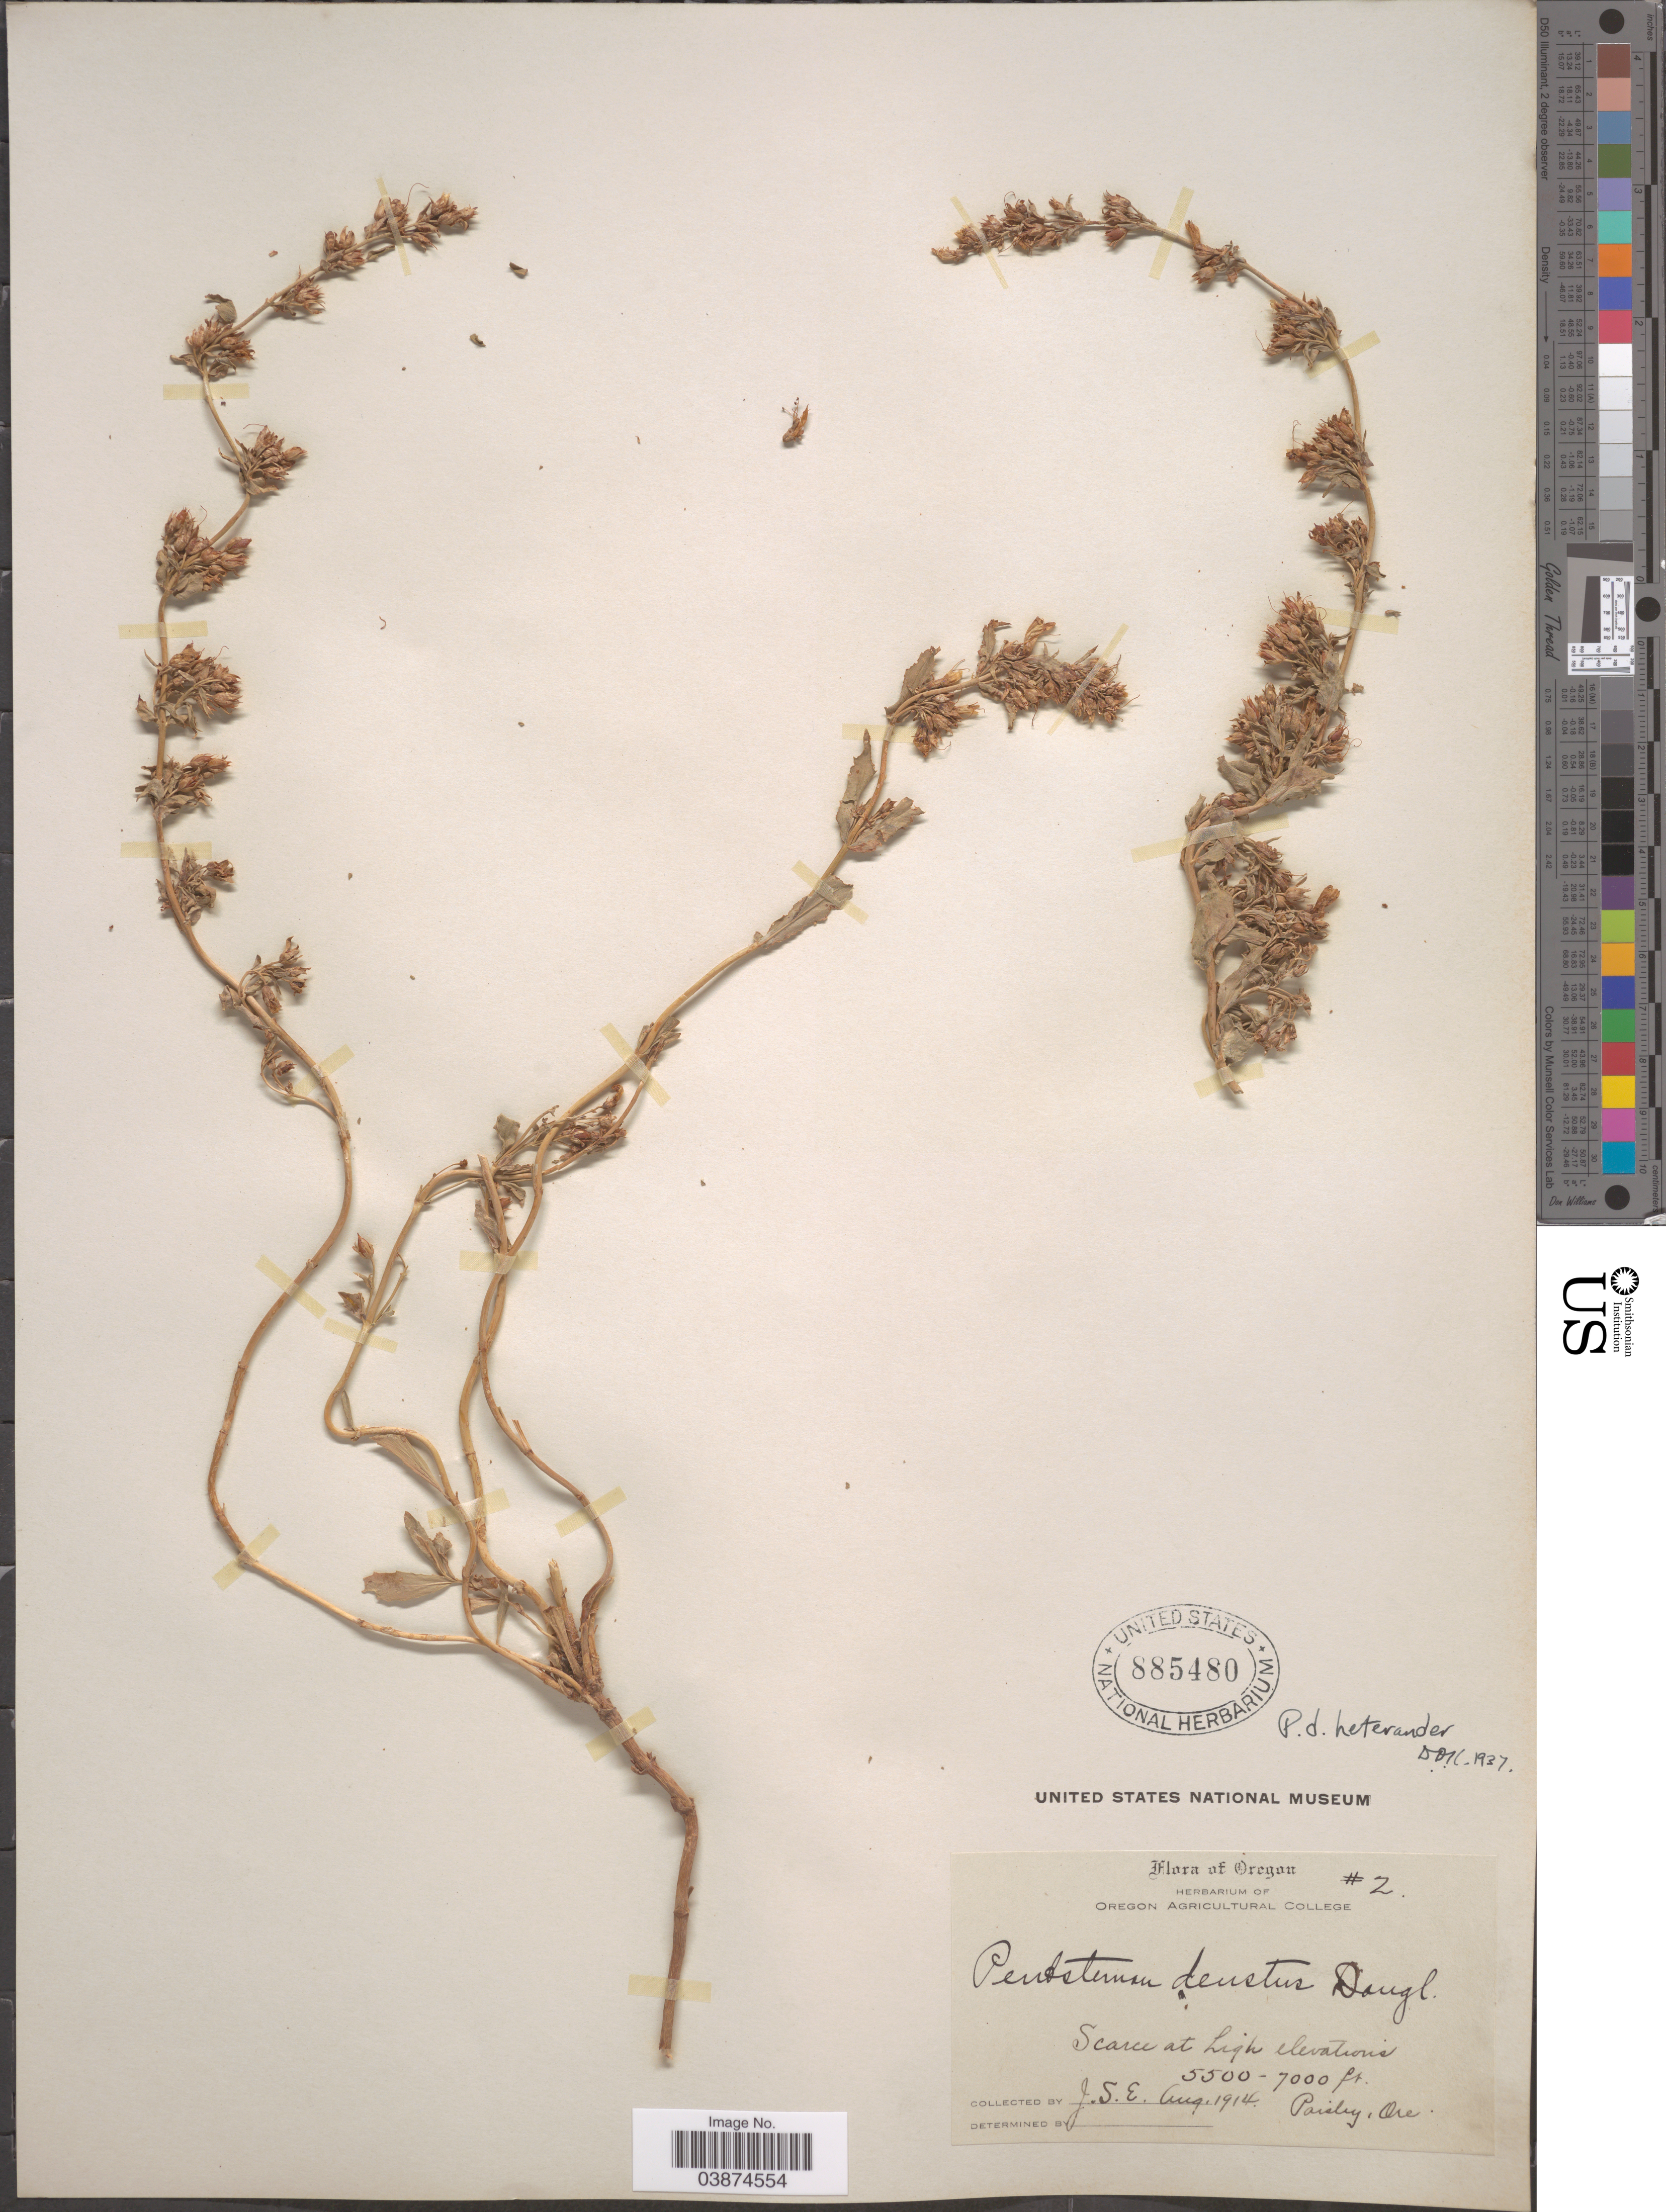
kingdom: Plantae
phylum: Tracheophyta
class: Magnoliopsida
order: Lamiales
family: Plantaginaceae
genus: Penstemon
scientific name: Penstemon deustus var. heterander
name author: (Torr. & A. Gray) Cronquist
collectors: J. S. E.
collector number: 2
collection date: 1914-08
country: United States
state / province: Oregon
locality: Paisley.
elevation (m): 1676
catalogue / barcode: US 885480